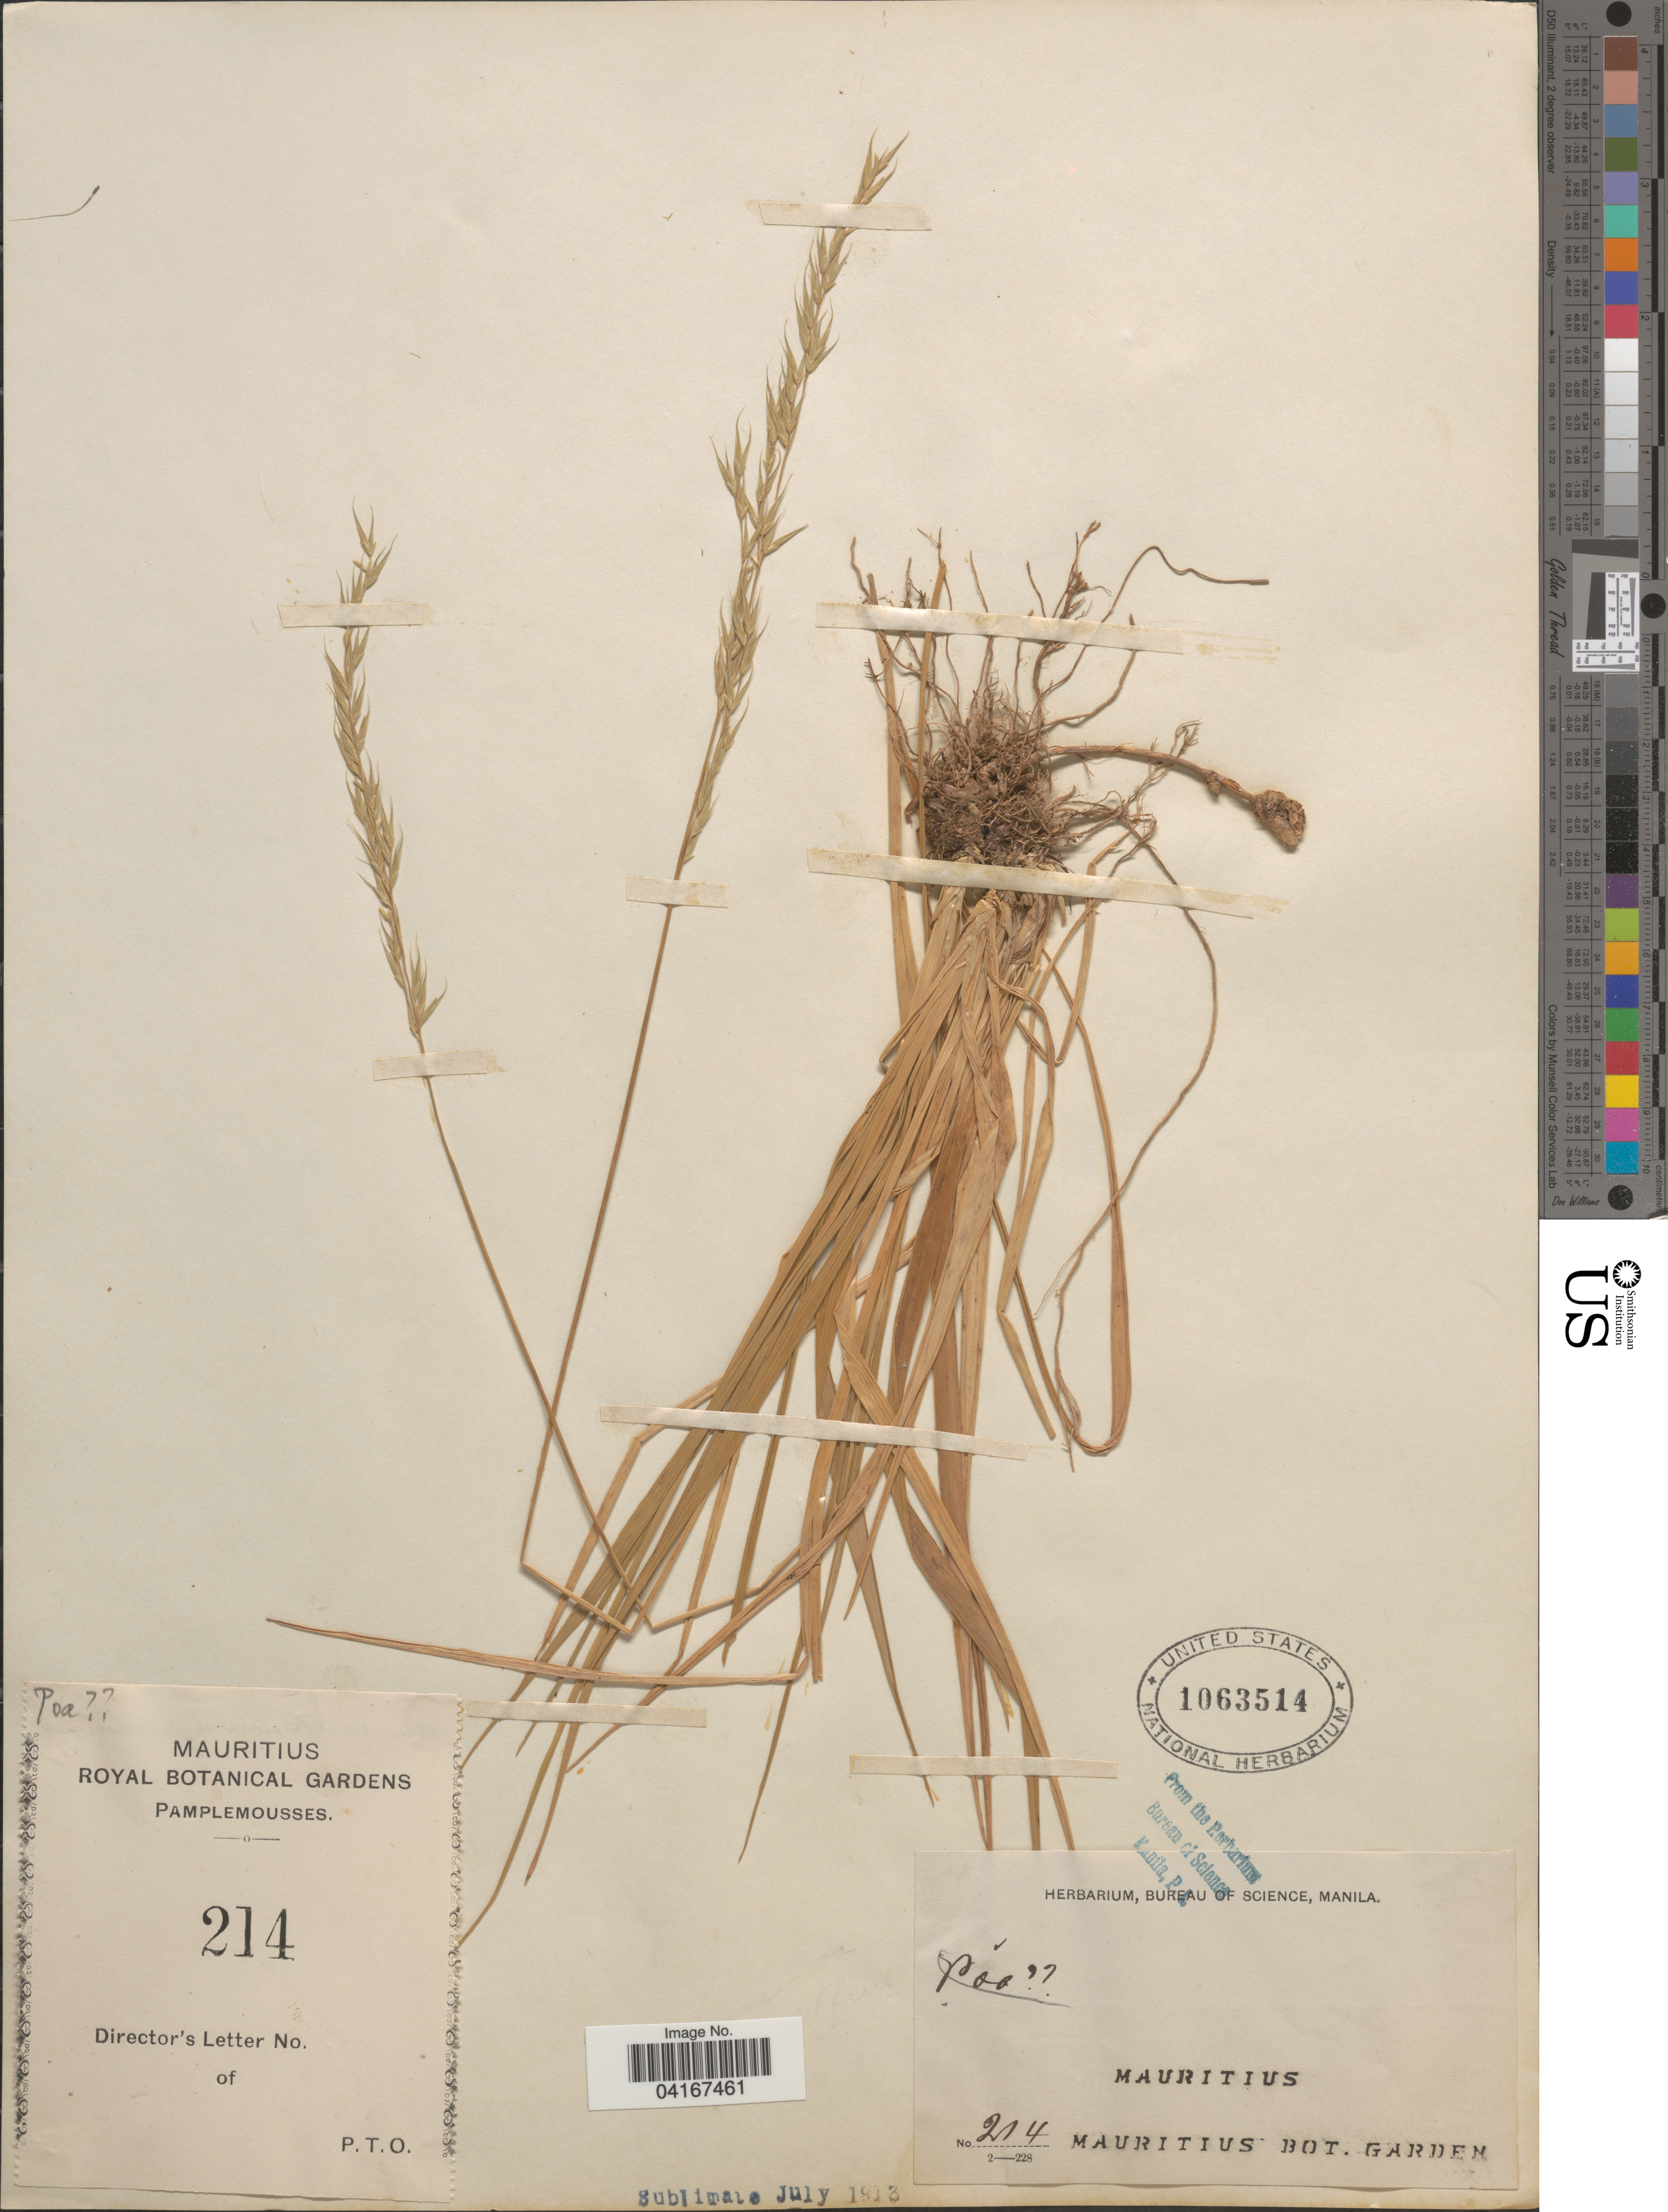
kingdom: Plantae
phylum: Tracheophyta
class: Liliopsida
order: Poales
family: Poaceae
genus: Ehrharta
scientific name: Ehrharta sp.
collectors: Mauritius Bot. Garden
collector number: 214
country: Mauritius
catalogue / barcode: US 1063514